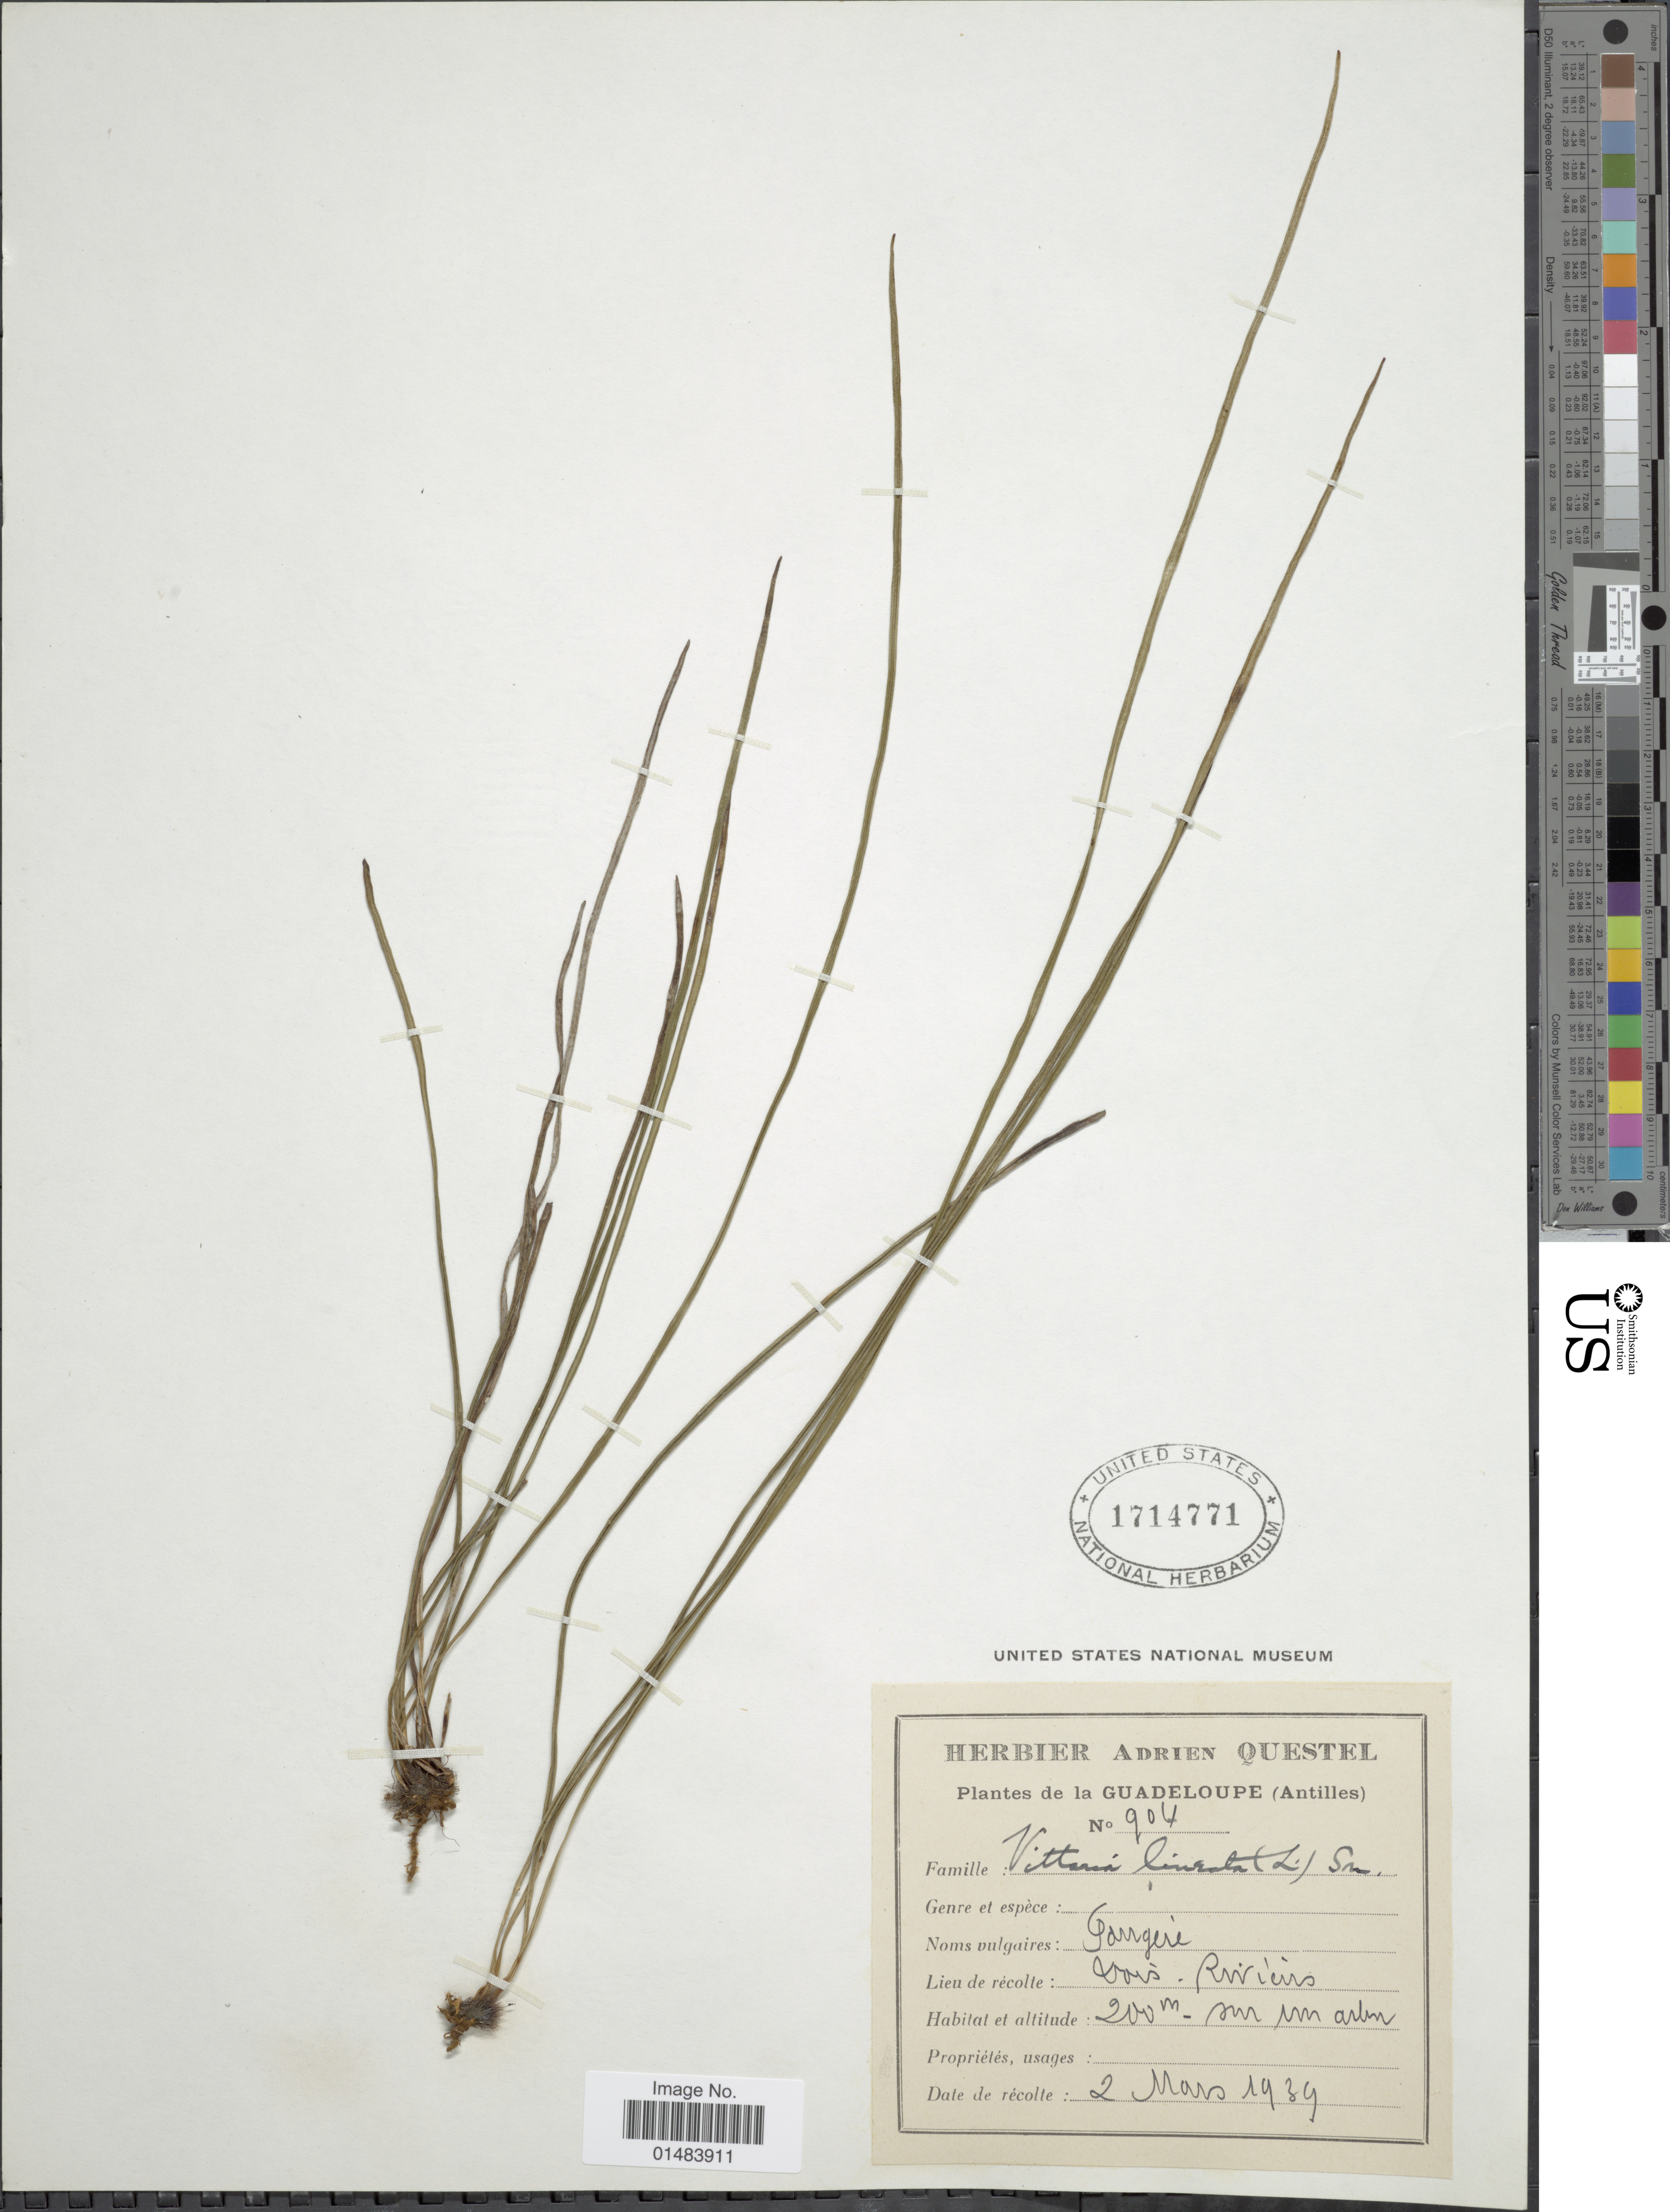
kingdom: Plantae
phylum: Tracheophyta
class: Polypodiopsida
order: Polypodiales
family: Pteridaceae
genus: Vittaria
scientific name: Vittaria lineata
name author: (L.) Sm.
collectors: ex herb. A. Questal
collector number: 904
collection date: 1939-03-02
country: Guadeloupe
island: Leeward Is.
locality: Bois-Rivière .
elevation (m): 200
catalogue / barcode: US 1714771